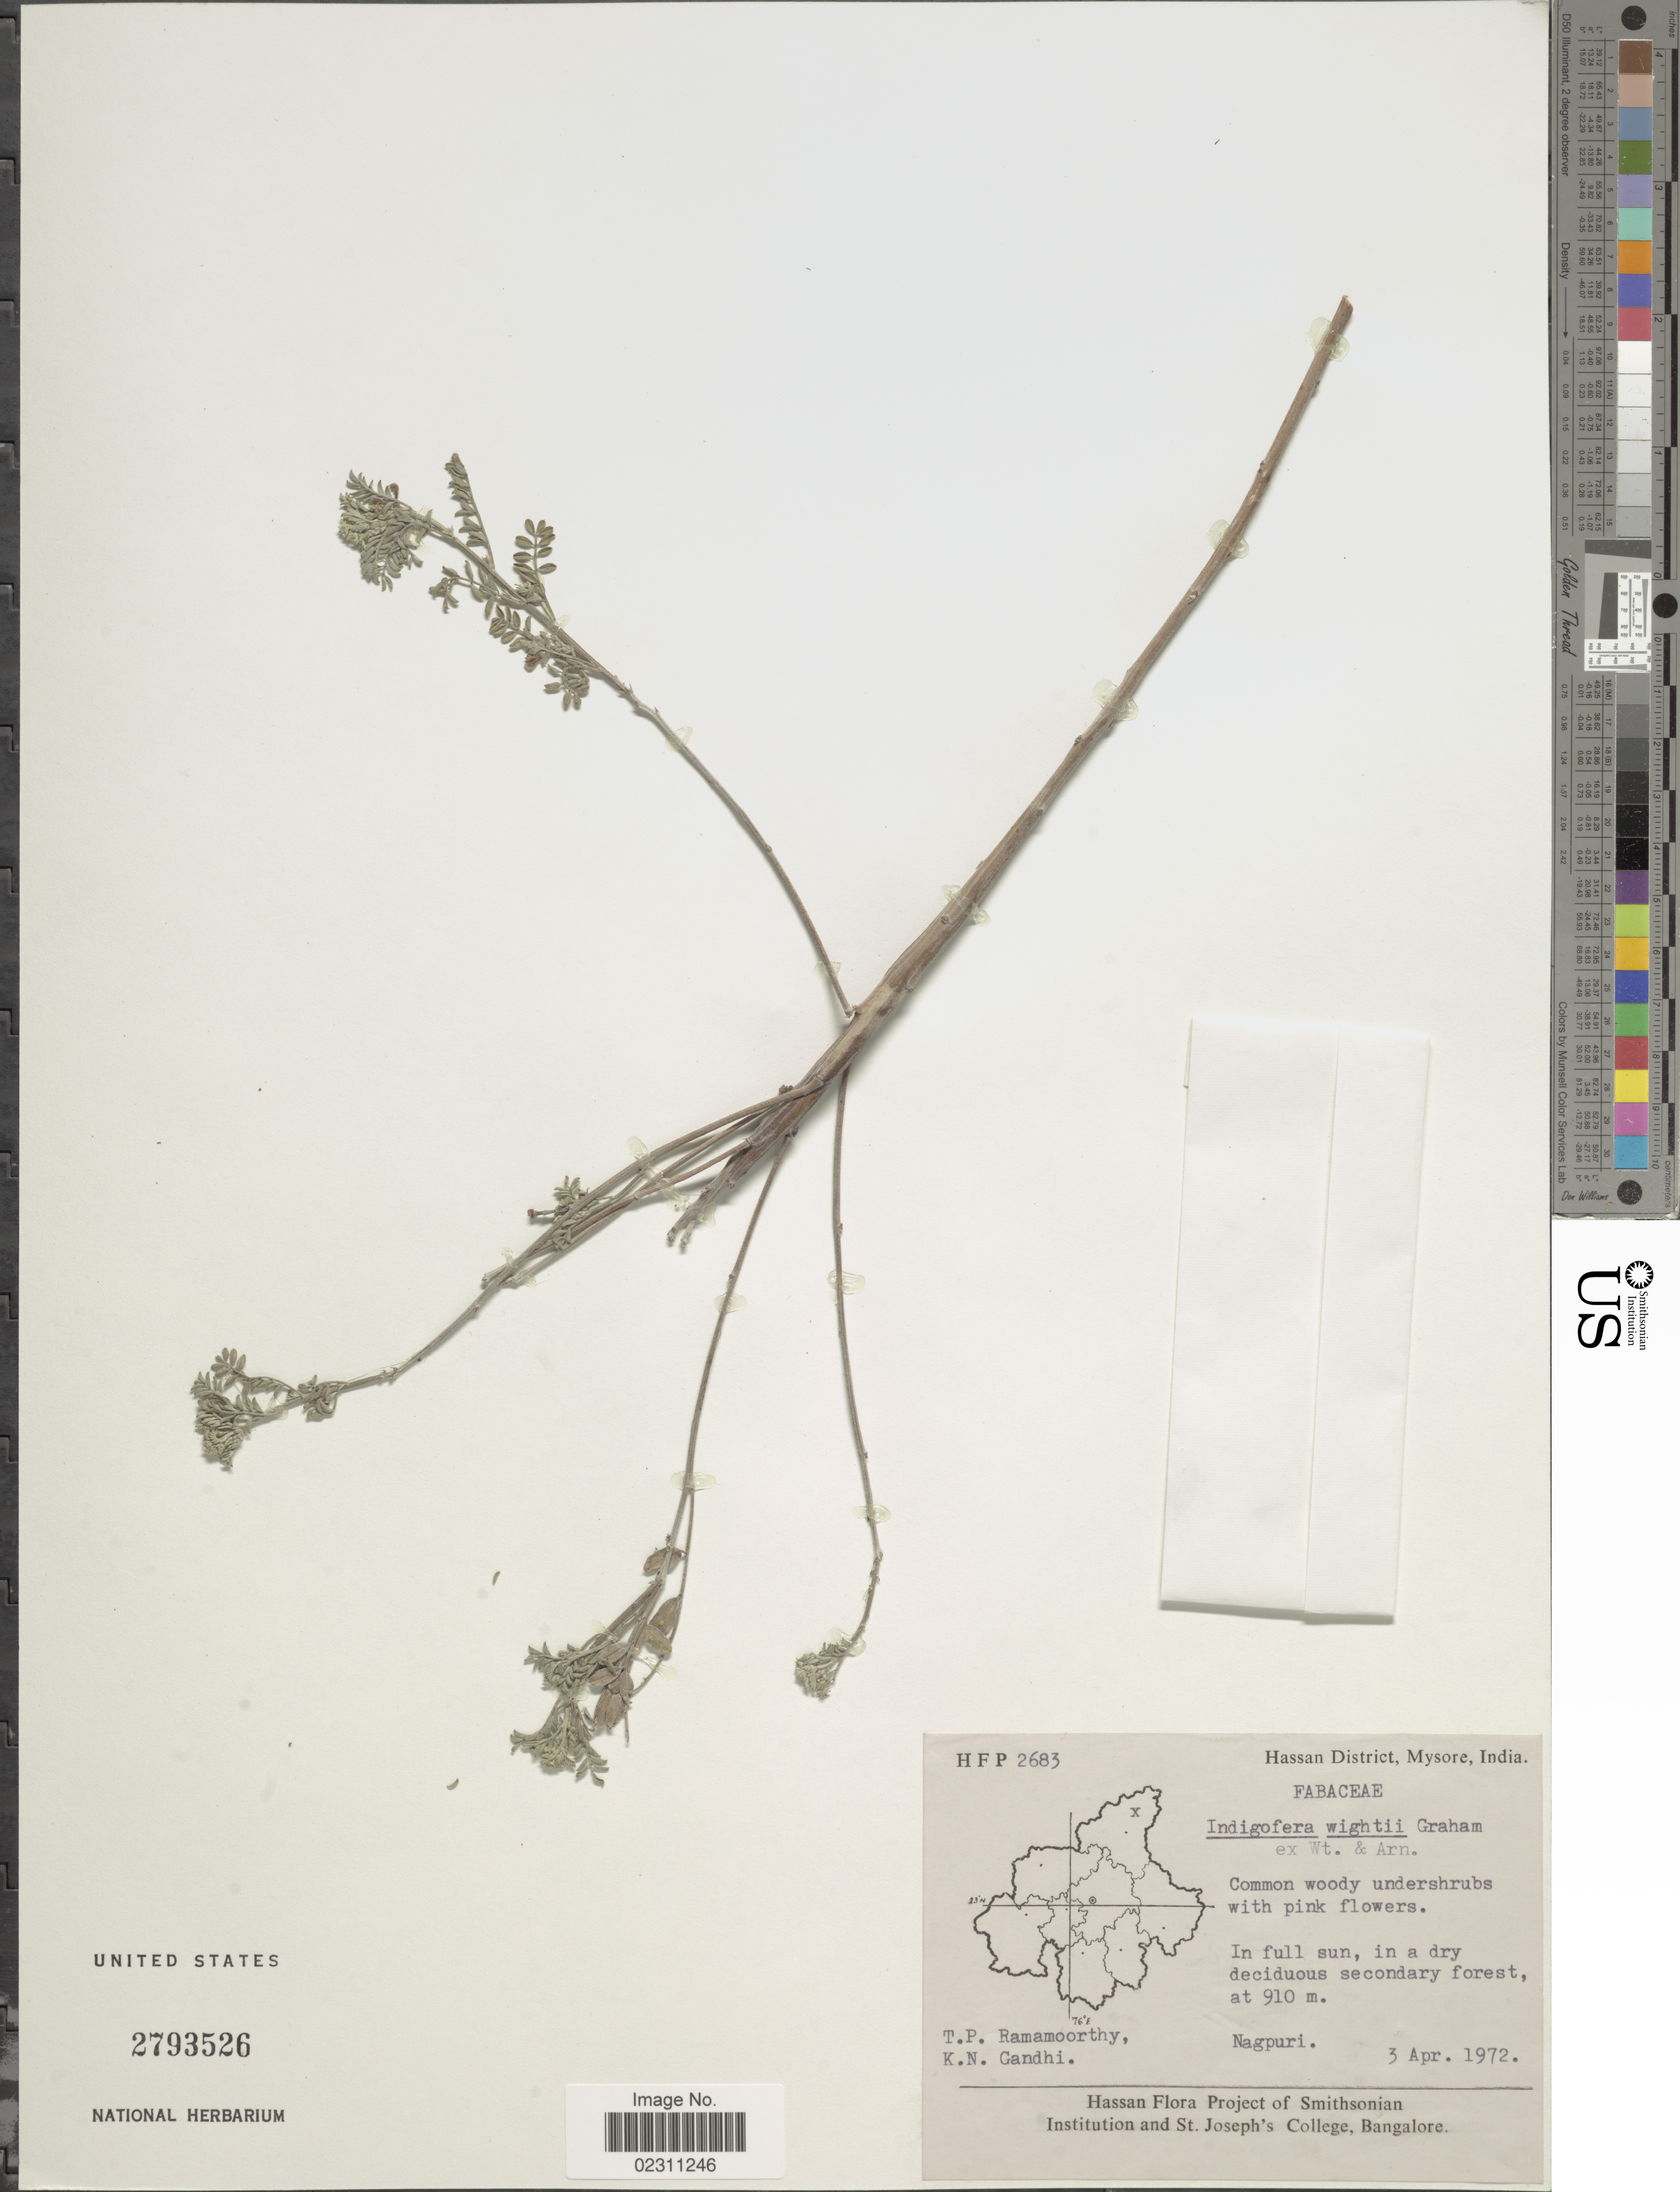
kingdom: Plantae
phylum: Tracheophyta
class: Magnoliopsida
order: Fabales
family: Fabaceae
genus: Indigofera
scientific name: Indigofera wightii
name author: Wight & Arn.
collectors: T. P. Ramamoorthy & K. N. Gandhi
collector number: HFP2683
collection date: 1972-04-03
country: India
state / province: Karnataka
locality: Hassan District, Mysore. Nagpuri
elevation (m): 910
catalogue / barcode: US 2793526